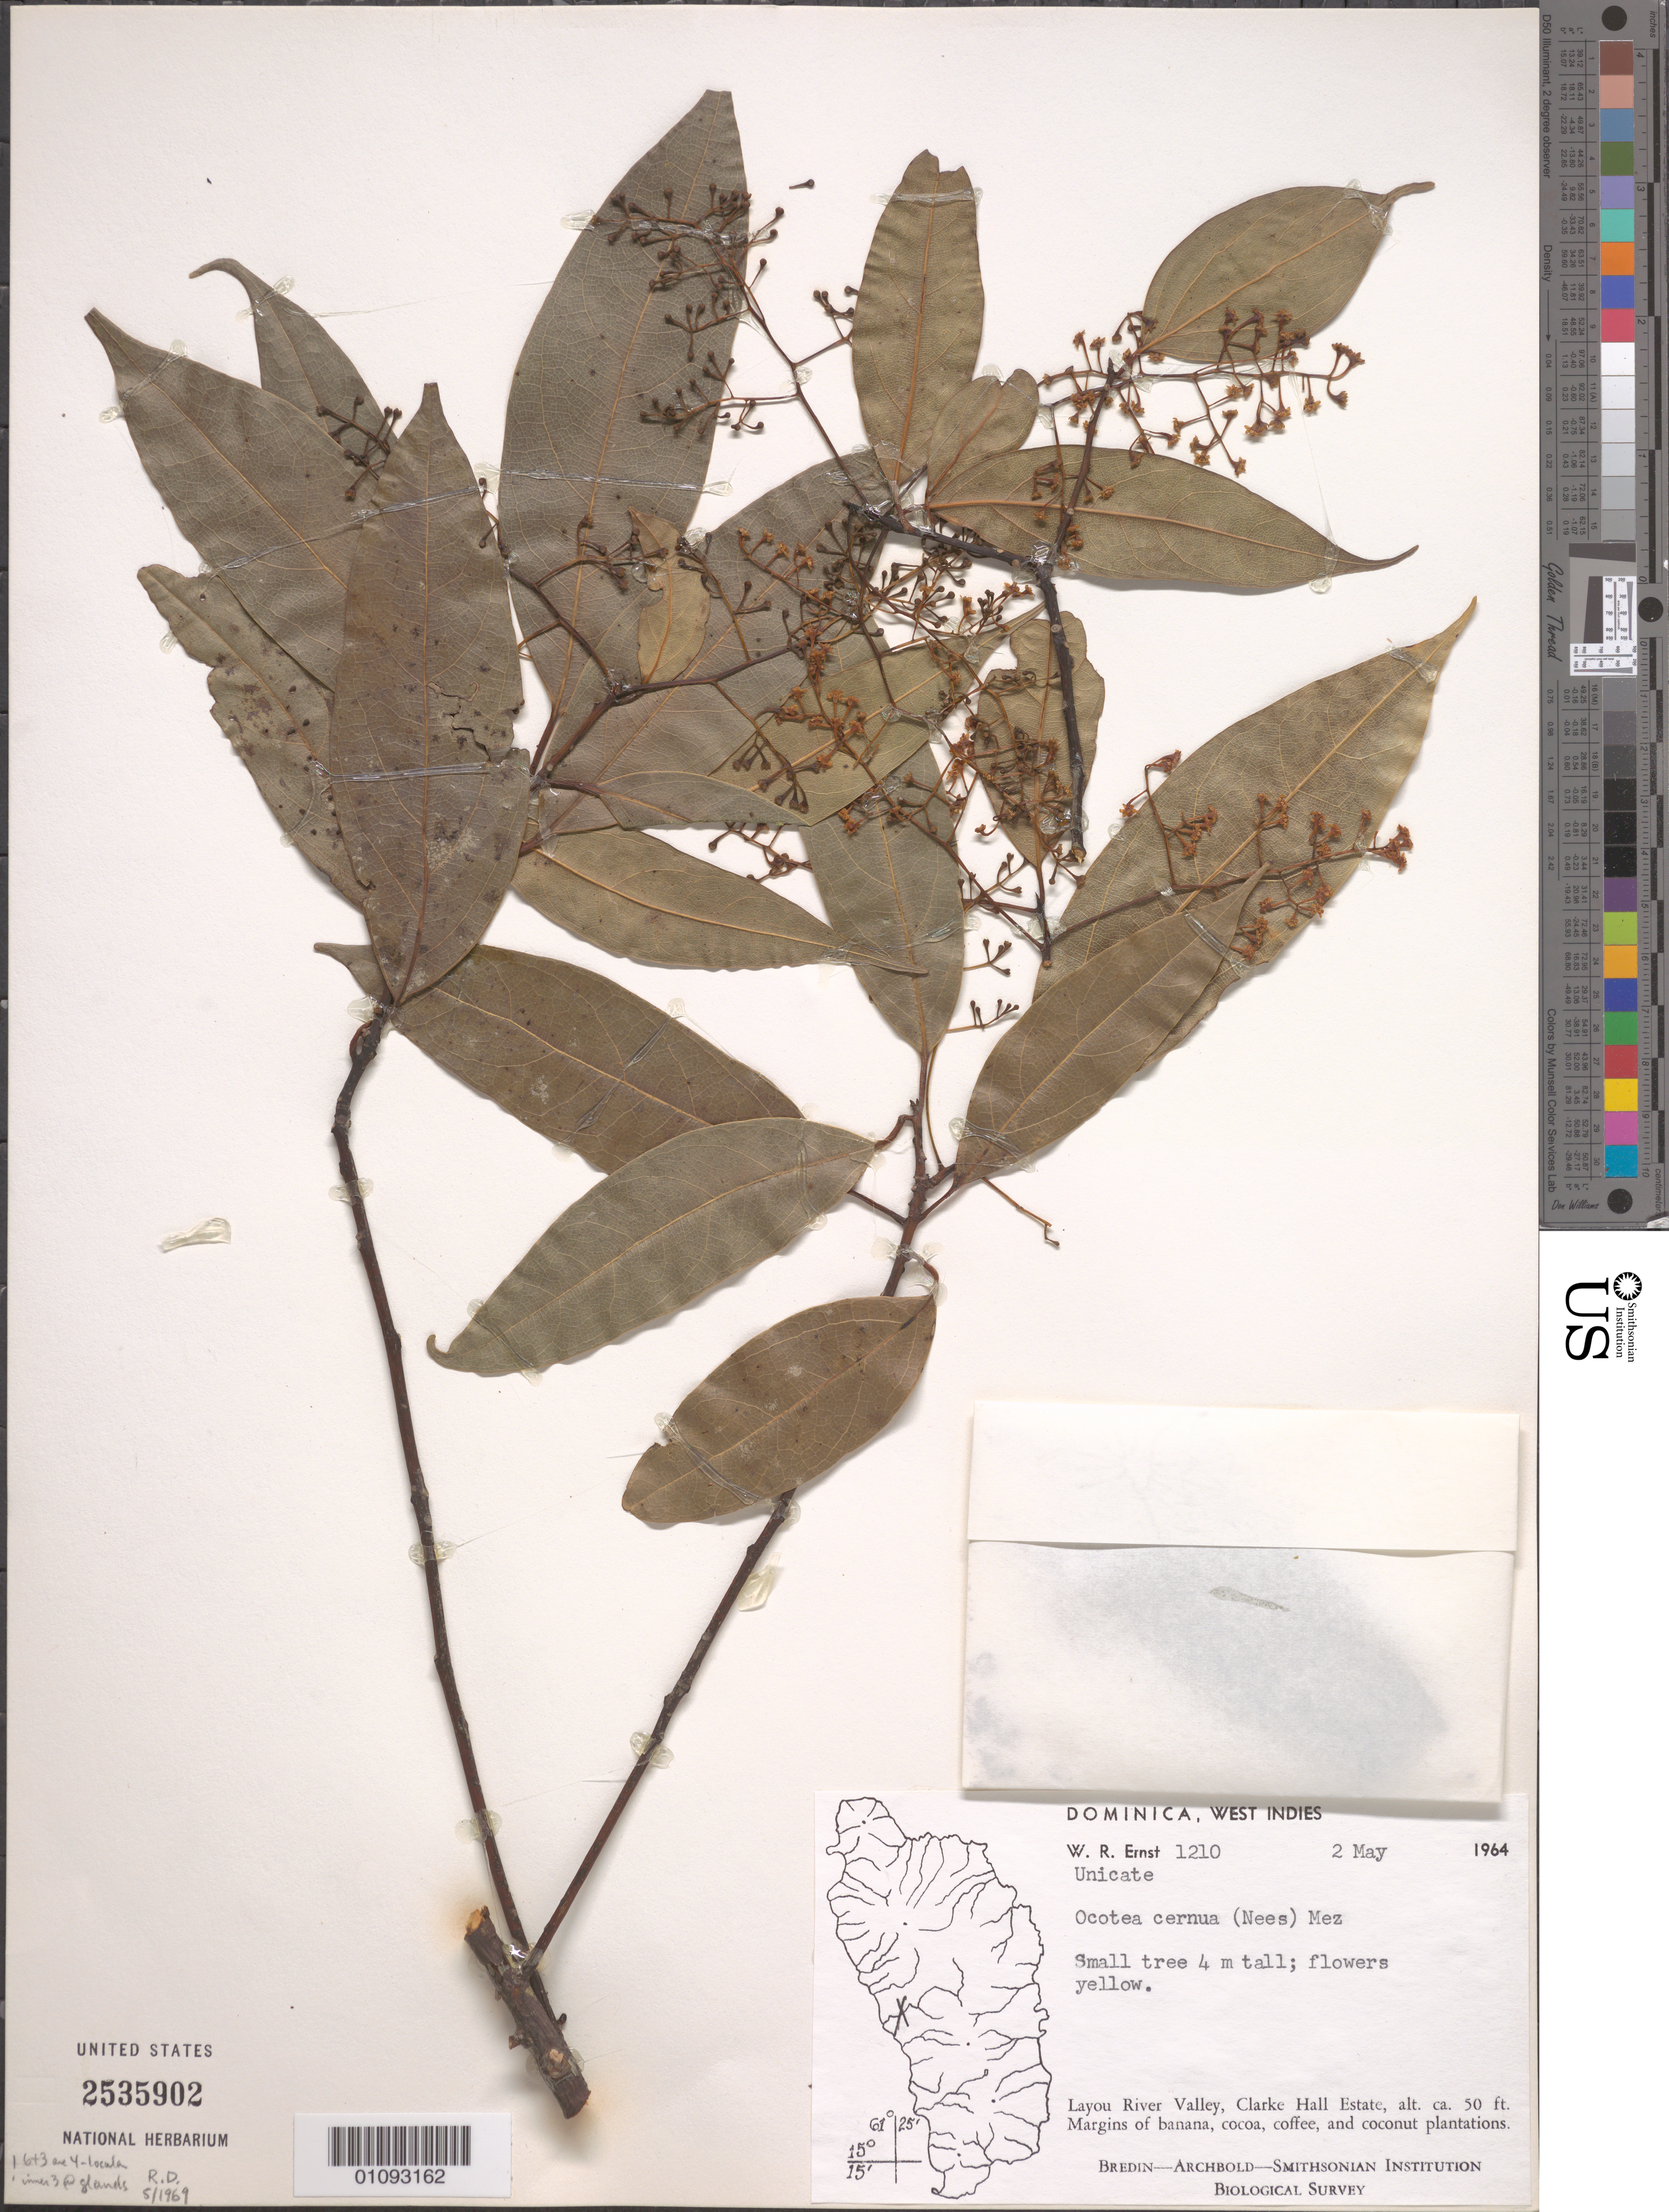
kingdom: Plantae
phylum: Tracheophyta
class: Magnoliopsida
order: Laurales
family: Lauraceae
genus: Ocotea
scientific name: Ocotea cernua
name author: (Nees) Mez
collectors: W. R. Ernst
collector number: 1210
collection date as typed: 02 May 1964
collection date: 1964-05-02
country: Dominica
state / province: St. Joseph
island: Dominica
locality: Layou River Valley, Clarke Hall Estate.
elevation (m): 15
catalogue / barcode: US 2535902